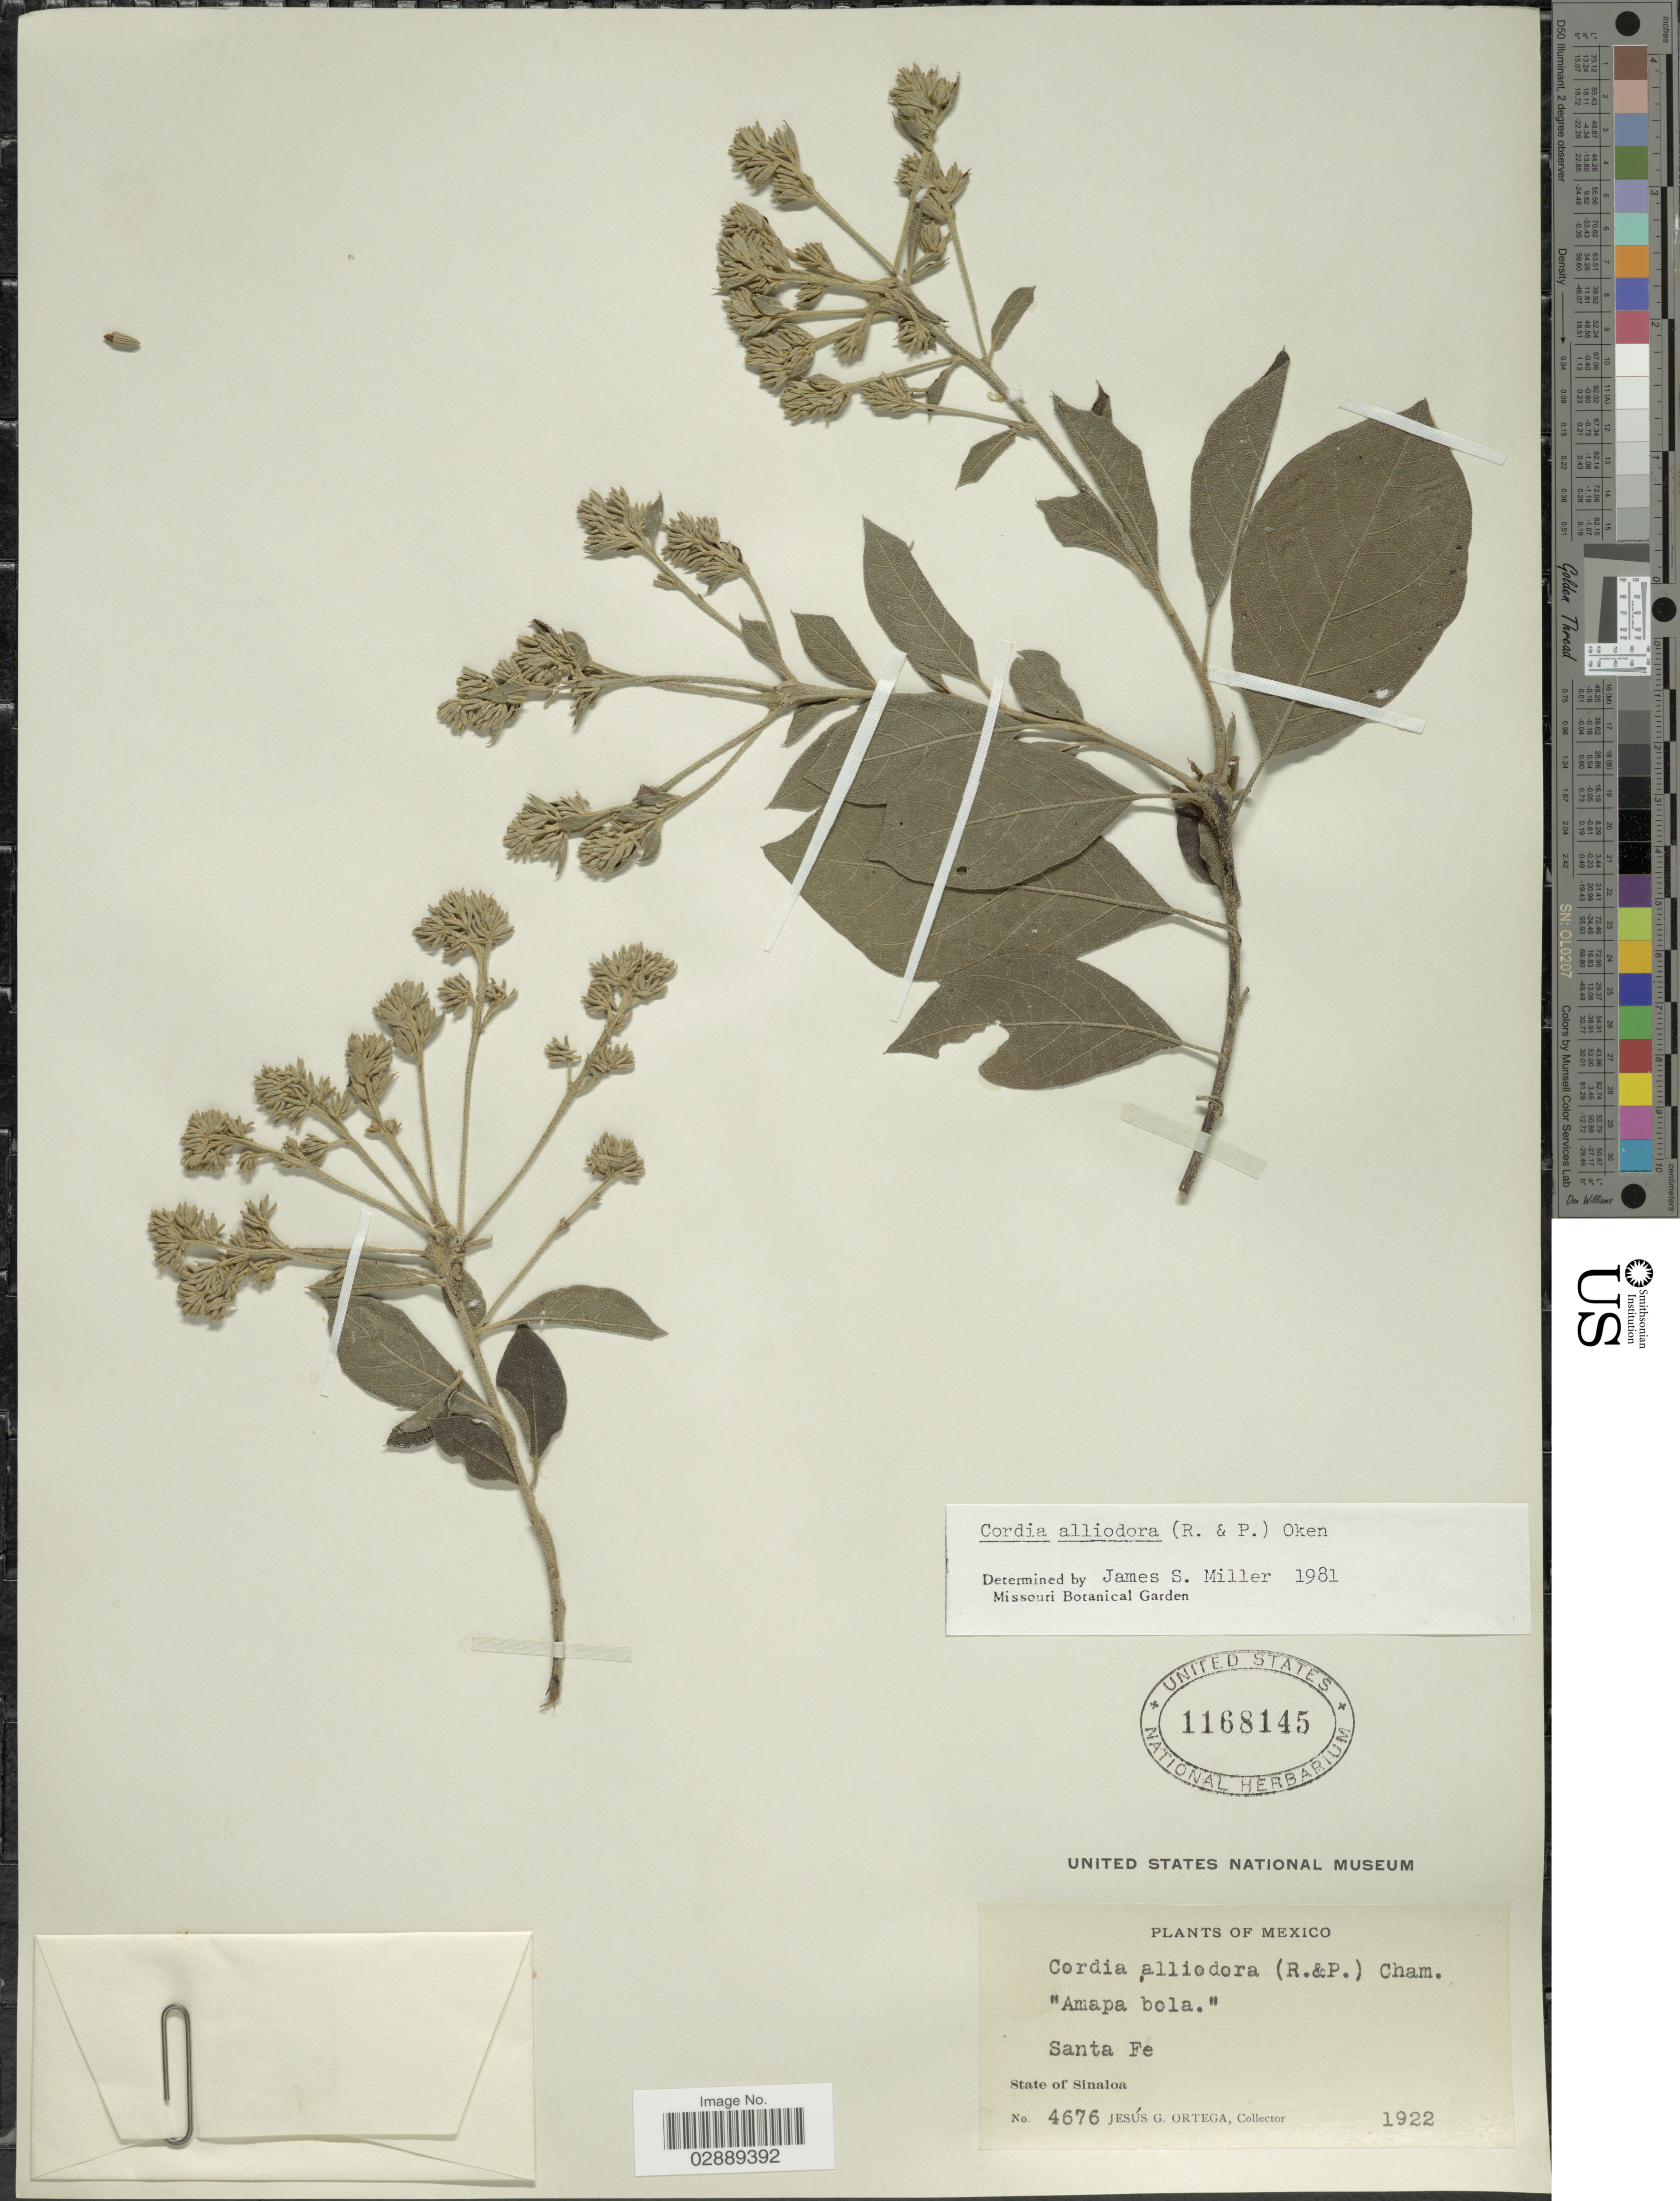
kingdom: Plantae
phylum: Tracheophyta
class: Magnoliopsida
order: Boraginales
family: Cordiaceae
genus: Cordia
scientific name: Cordia alliodora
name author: (Ruiz & Pav.) Oken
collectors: J. Ortega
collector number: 4676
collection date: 1922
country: Mexico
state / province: Sinaloa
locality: Santa Fe.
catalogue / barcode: US 1168145